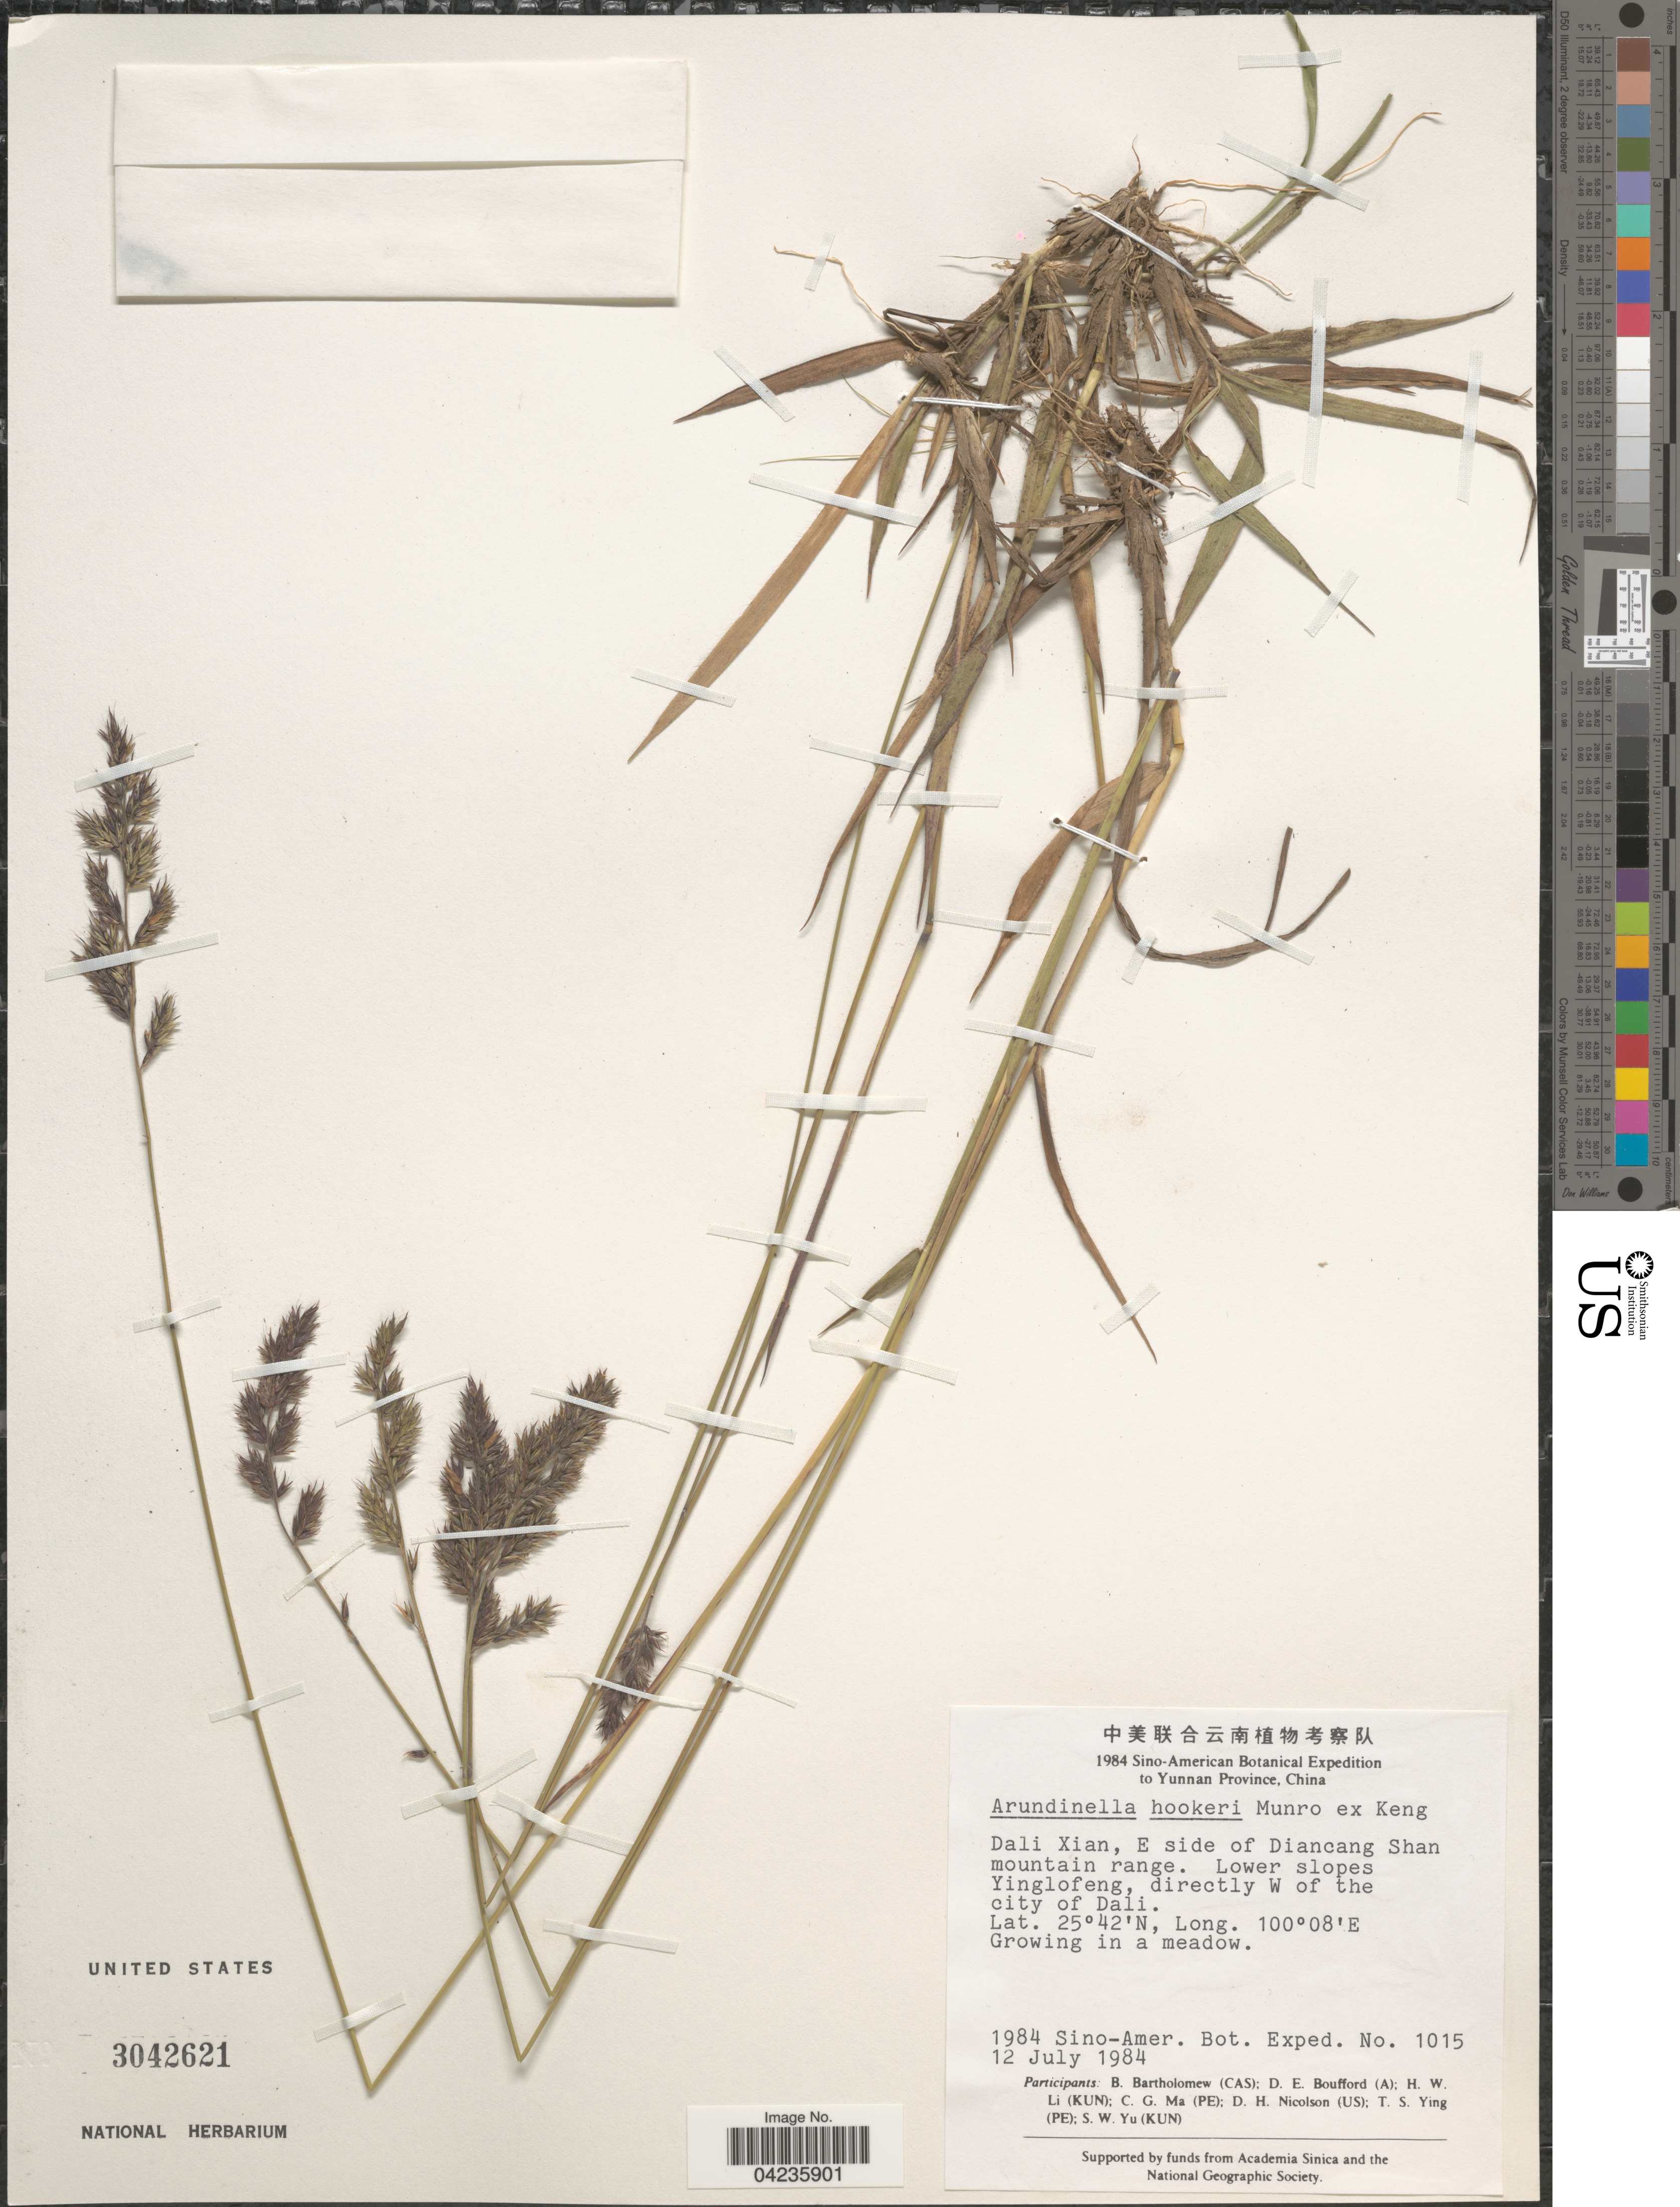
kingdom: Plantae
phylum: Tracheophyta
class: Liliopsida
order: Poales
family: Poaceae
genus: Arundinella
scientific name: Arundinella hookeri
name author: Munro ex Keng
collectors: B. Bartholomew, D. E. Boufford, H. W. Li, C. Ma & et al.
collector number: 1015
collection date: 1984-07-12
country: China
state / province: Yunnan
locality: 1984 Sino-American Botanical Expedition to Yunnan Province, China. Dali Xian, E side of Diancang Shan mountain range. Lower slopes Yinglofeng, directly W of the city of Dali.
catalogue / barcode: US 3042621